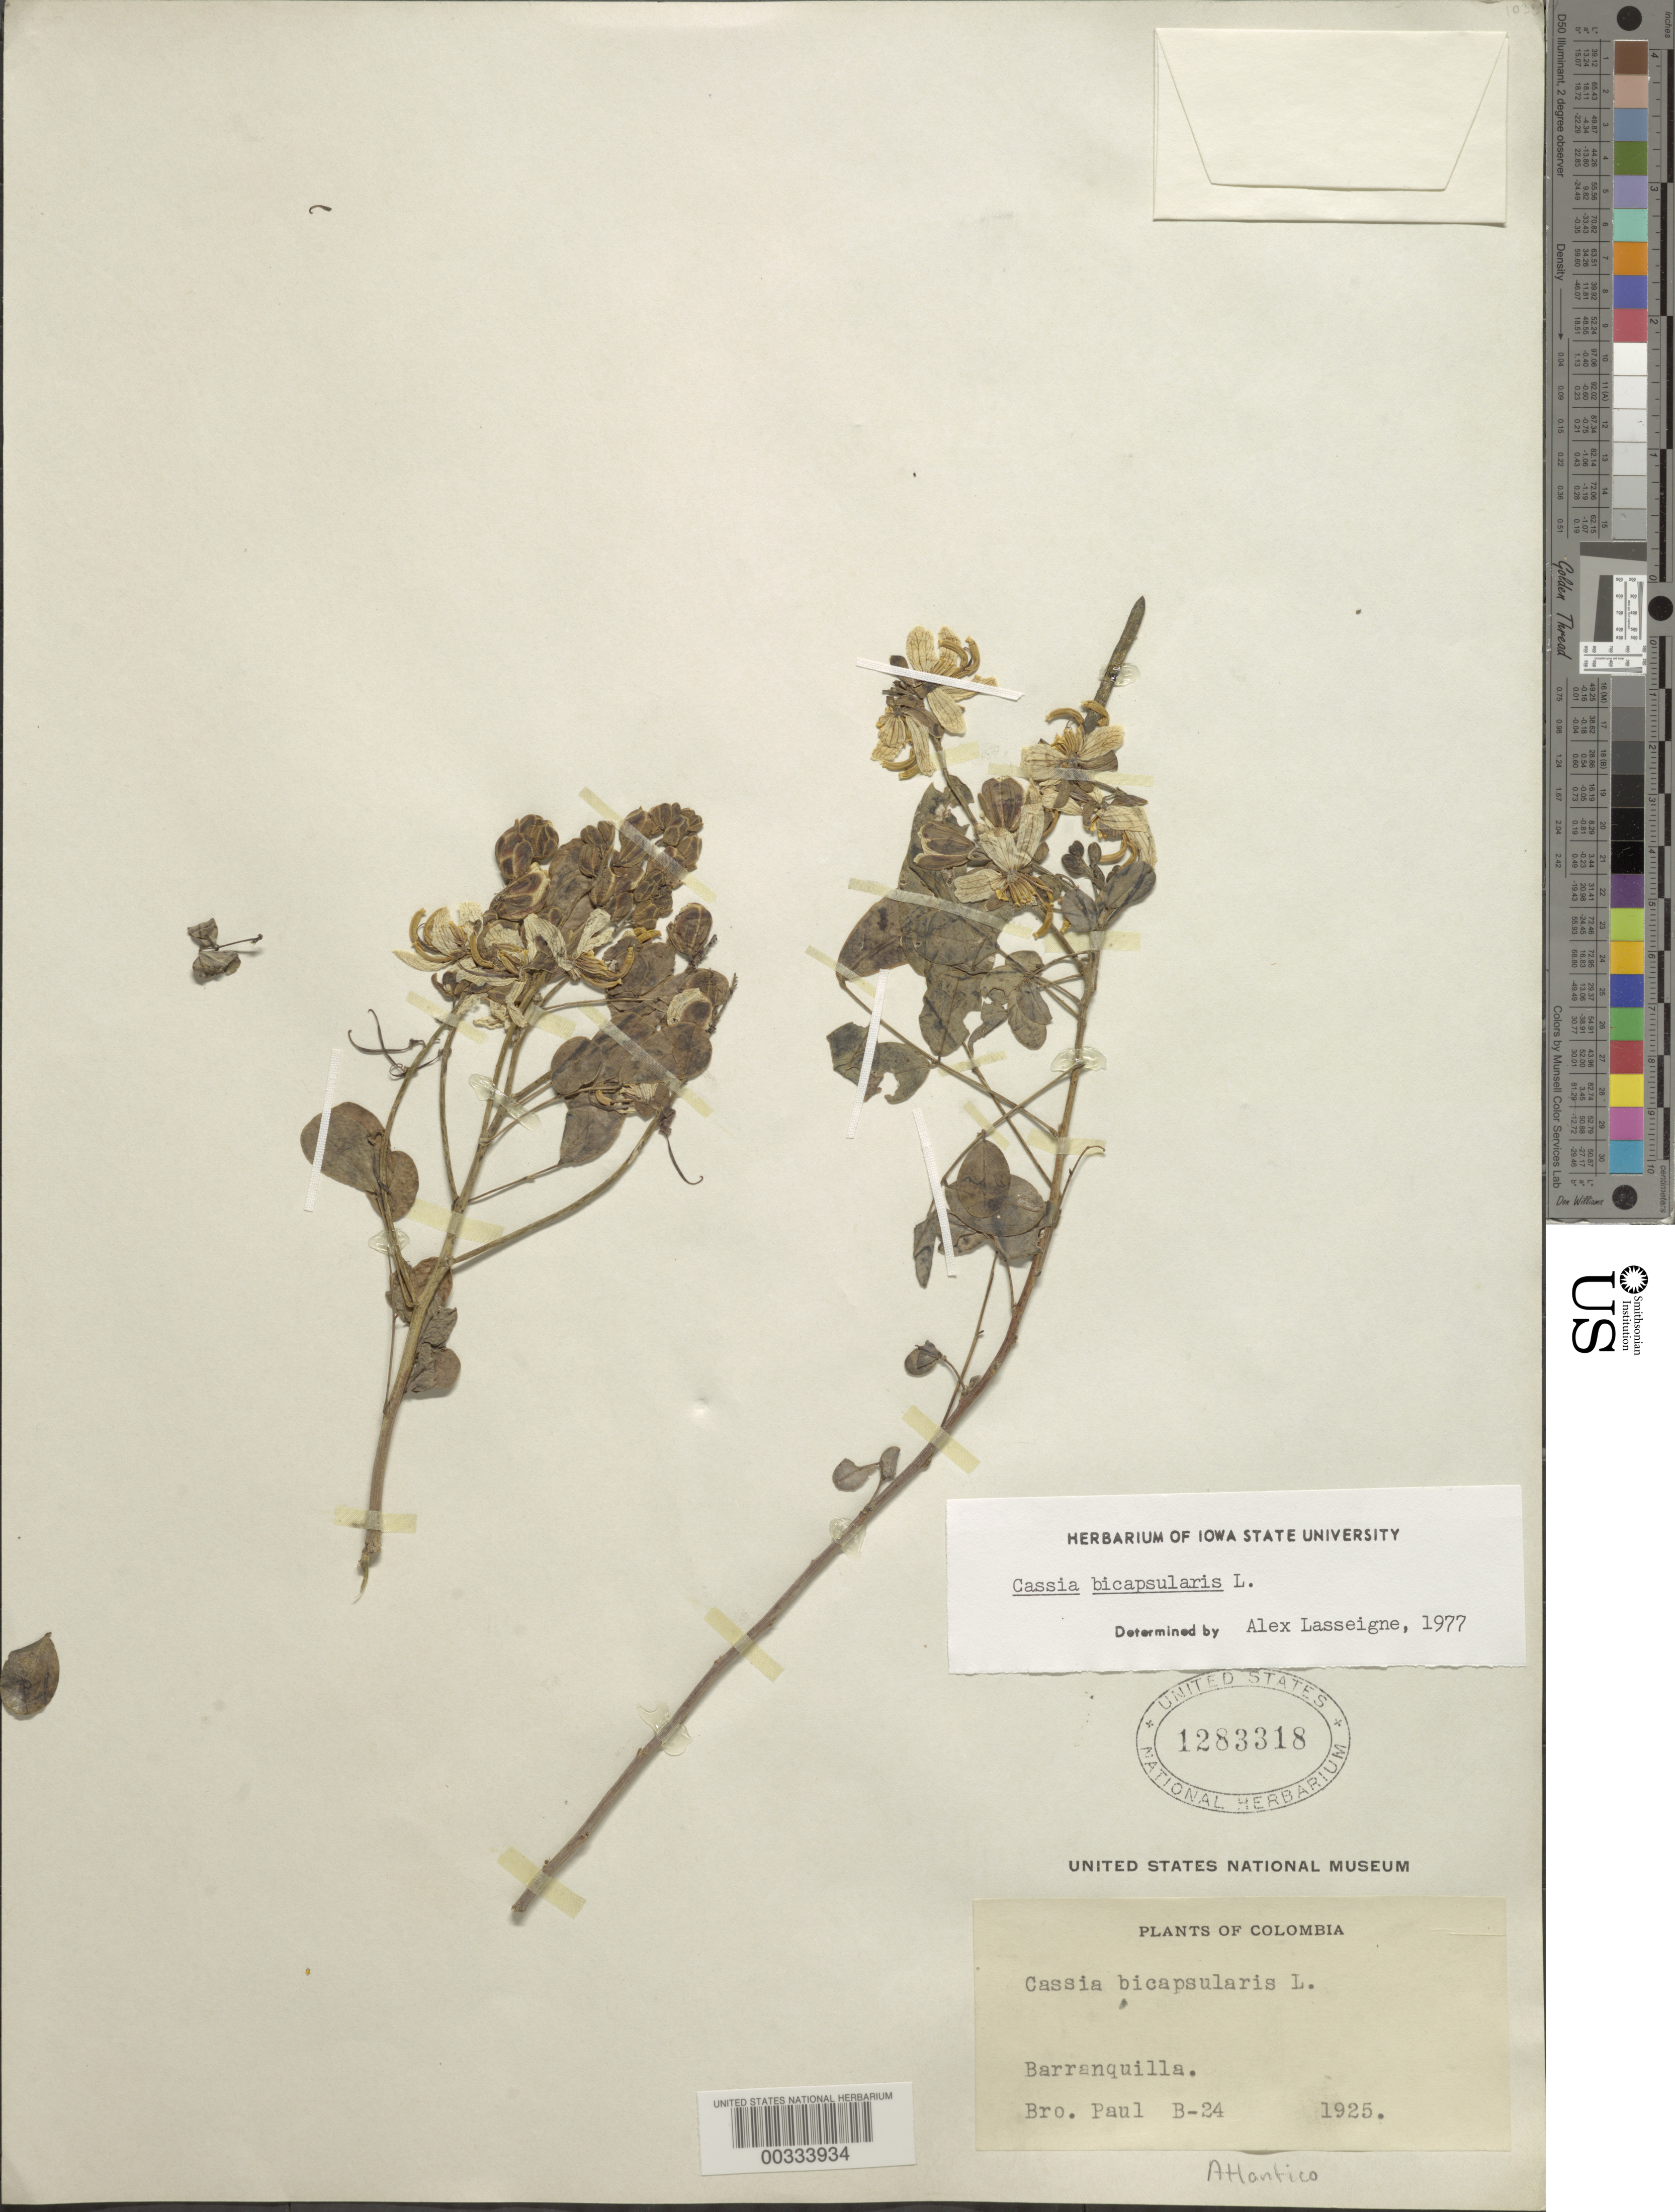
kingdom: Plantae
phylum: Tracheophyta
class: Magnoliopsida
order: Fabales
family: Fabaceae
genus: Senna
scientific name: Senna bicapsularis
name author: (L.) Roxb.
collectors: B. Paul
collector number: B-24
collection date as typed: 1925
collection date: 1925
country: Colombia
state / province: Atlántico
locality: Barranquilla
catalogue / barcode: US 1283318